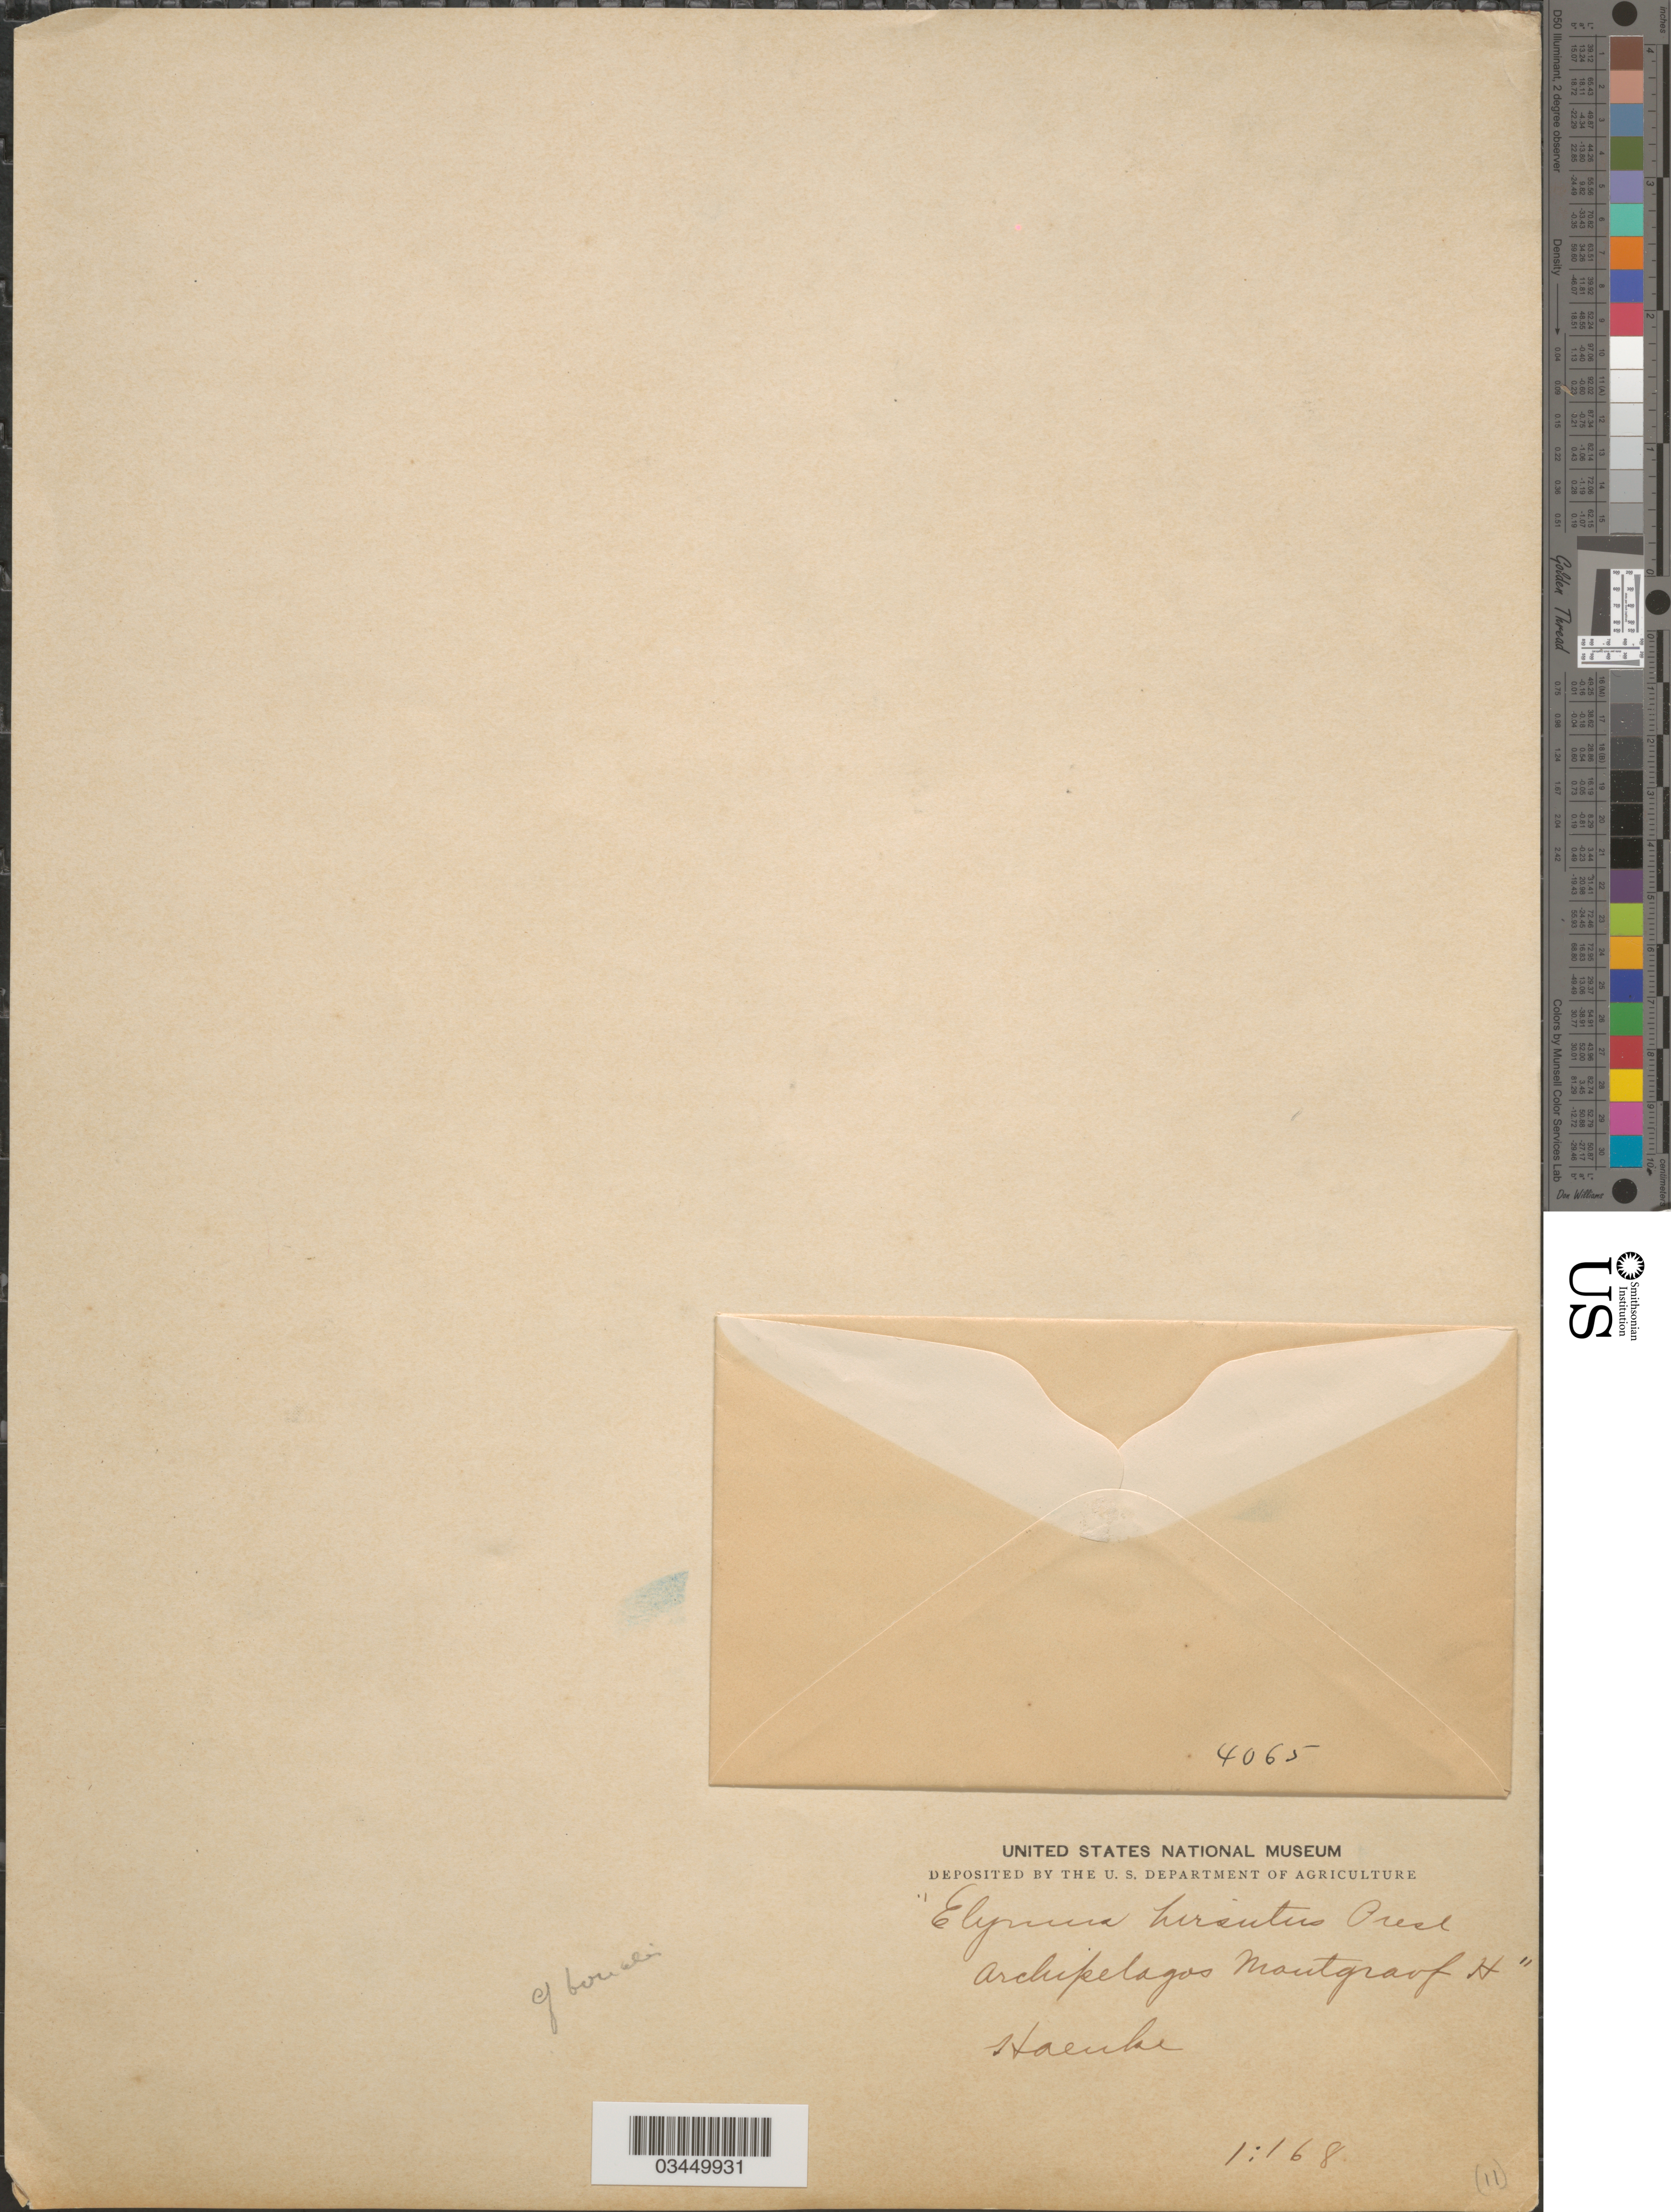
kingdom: Plantae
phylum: Tracheophyta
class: Liliopsida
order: Poales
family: Poaceae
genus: Elymus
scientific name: Elymus sp.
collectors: Haenke